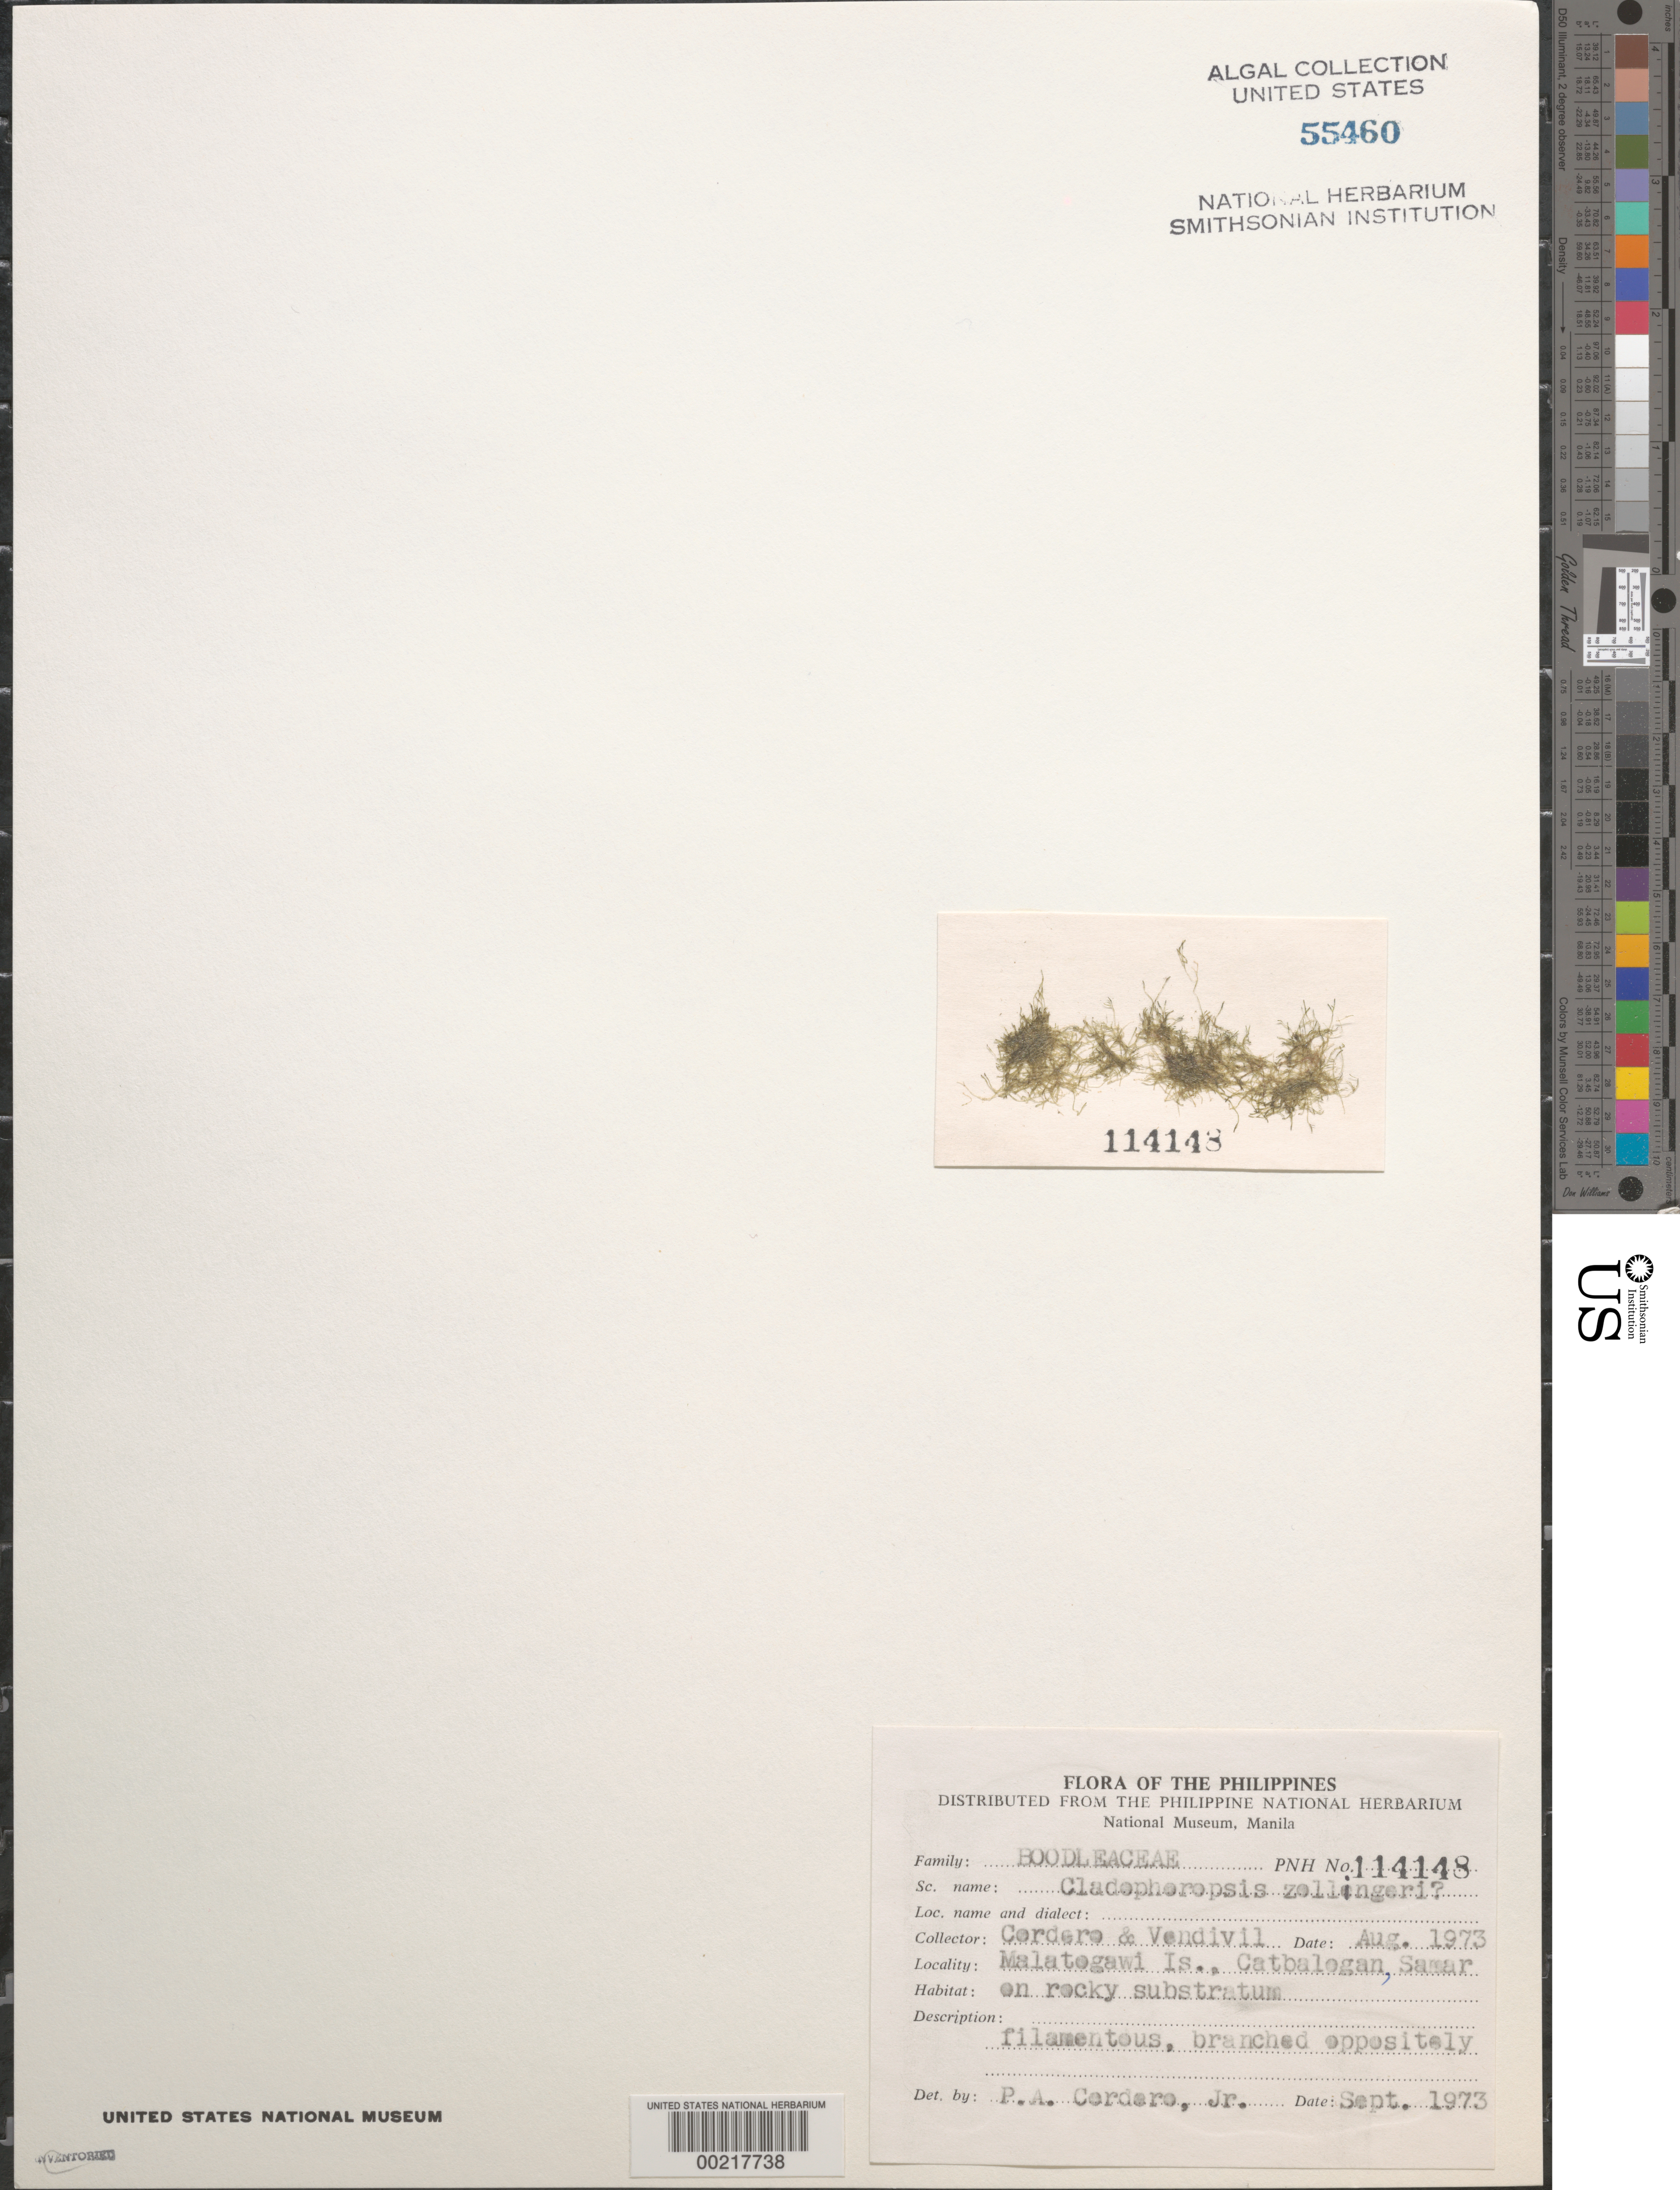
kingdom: Plantae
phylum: Chlorophyta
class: Ulvophyceae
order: Cladophorales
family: Cladophoraceae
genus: Lychaete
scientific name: Lychaete herpestica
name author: (Montagne) M.J. Wynne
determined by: Algae name updating Project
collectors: P. A. Cordero & W. Vendivil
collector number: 114148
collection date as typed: Aug 1973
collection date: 1973-08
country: Philippines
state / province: Eastern Visayas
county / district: Western Samar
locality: Malatogawi island, catbalogan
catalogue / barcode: US 55460